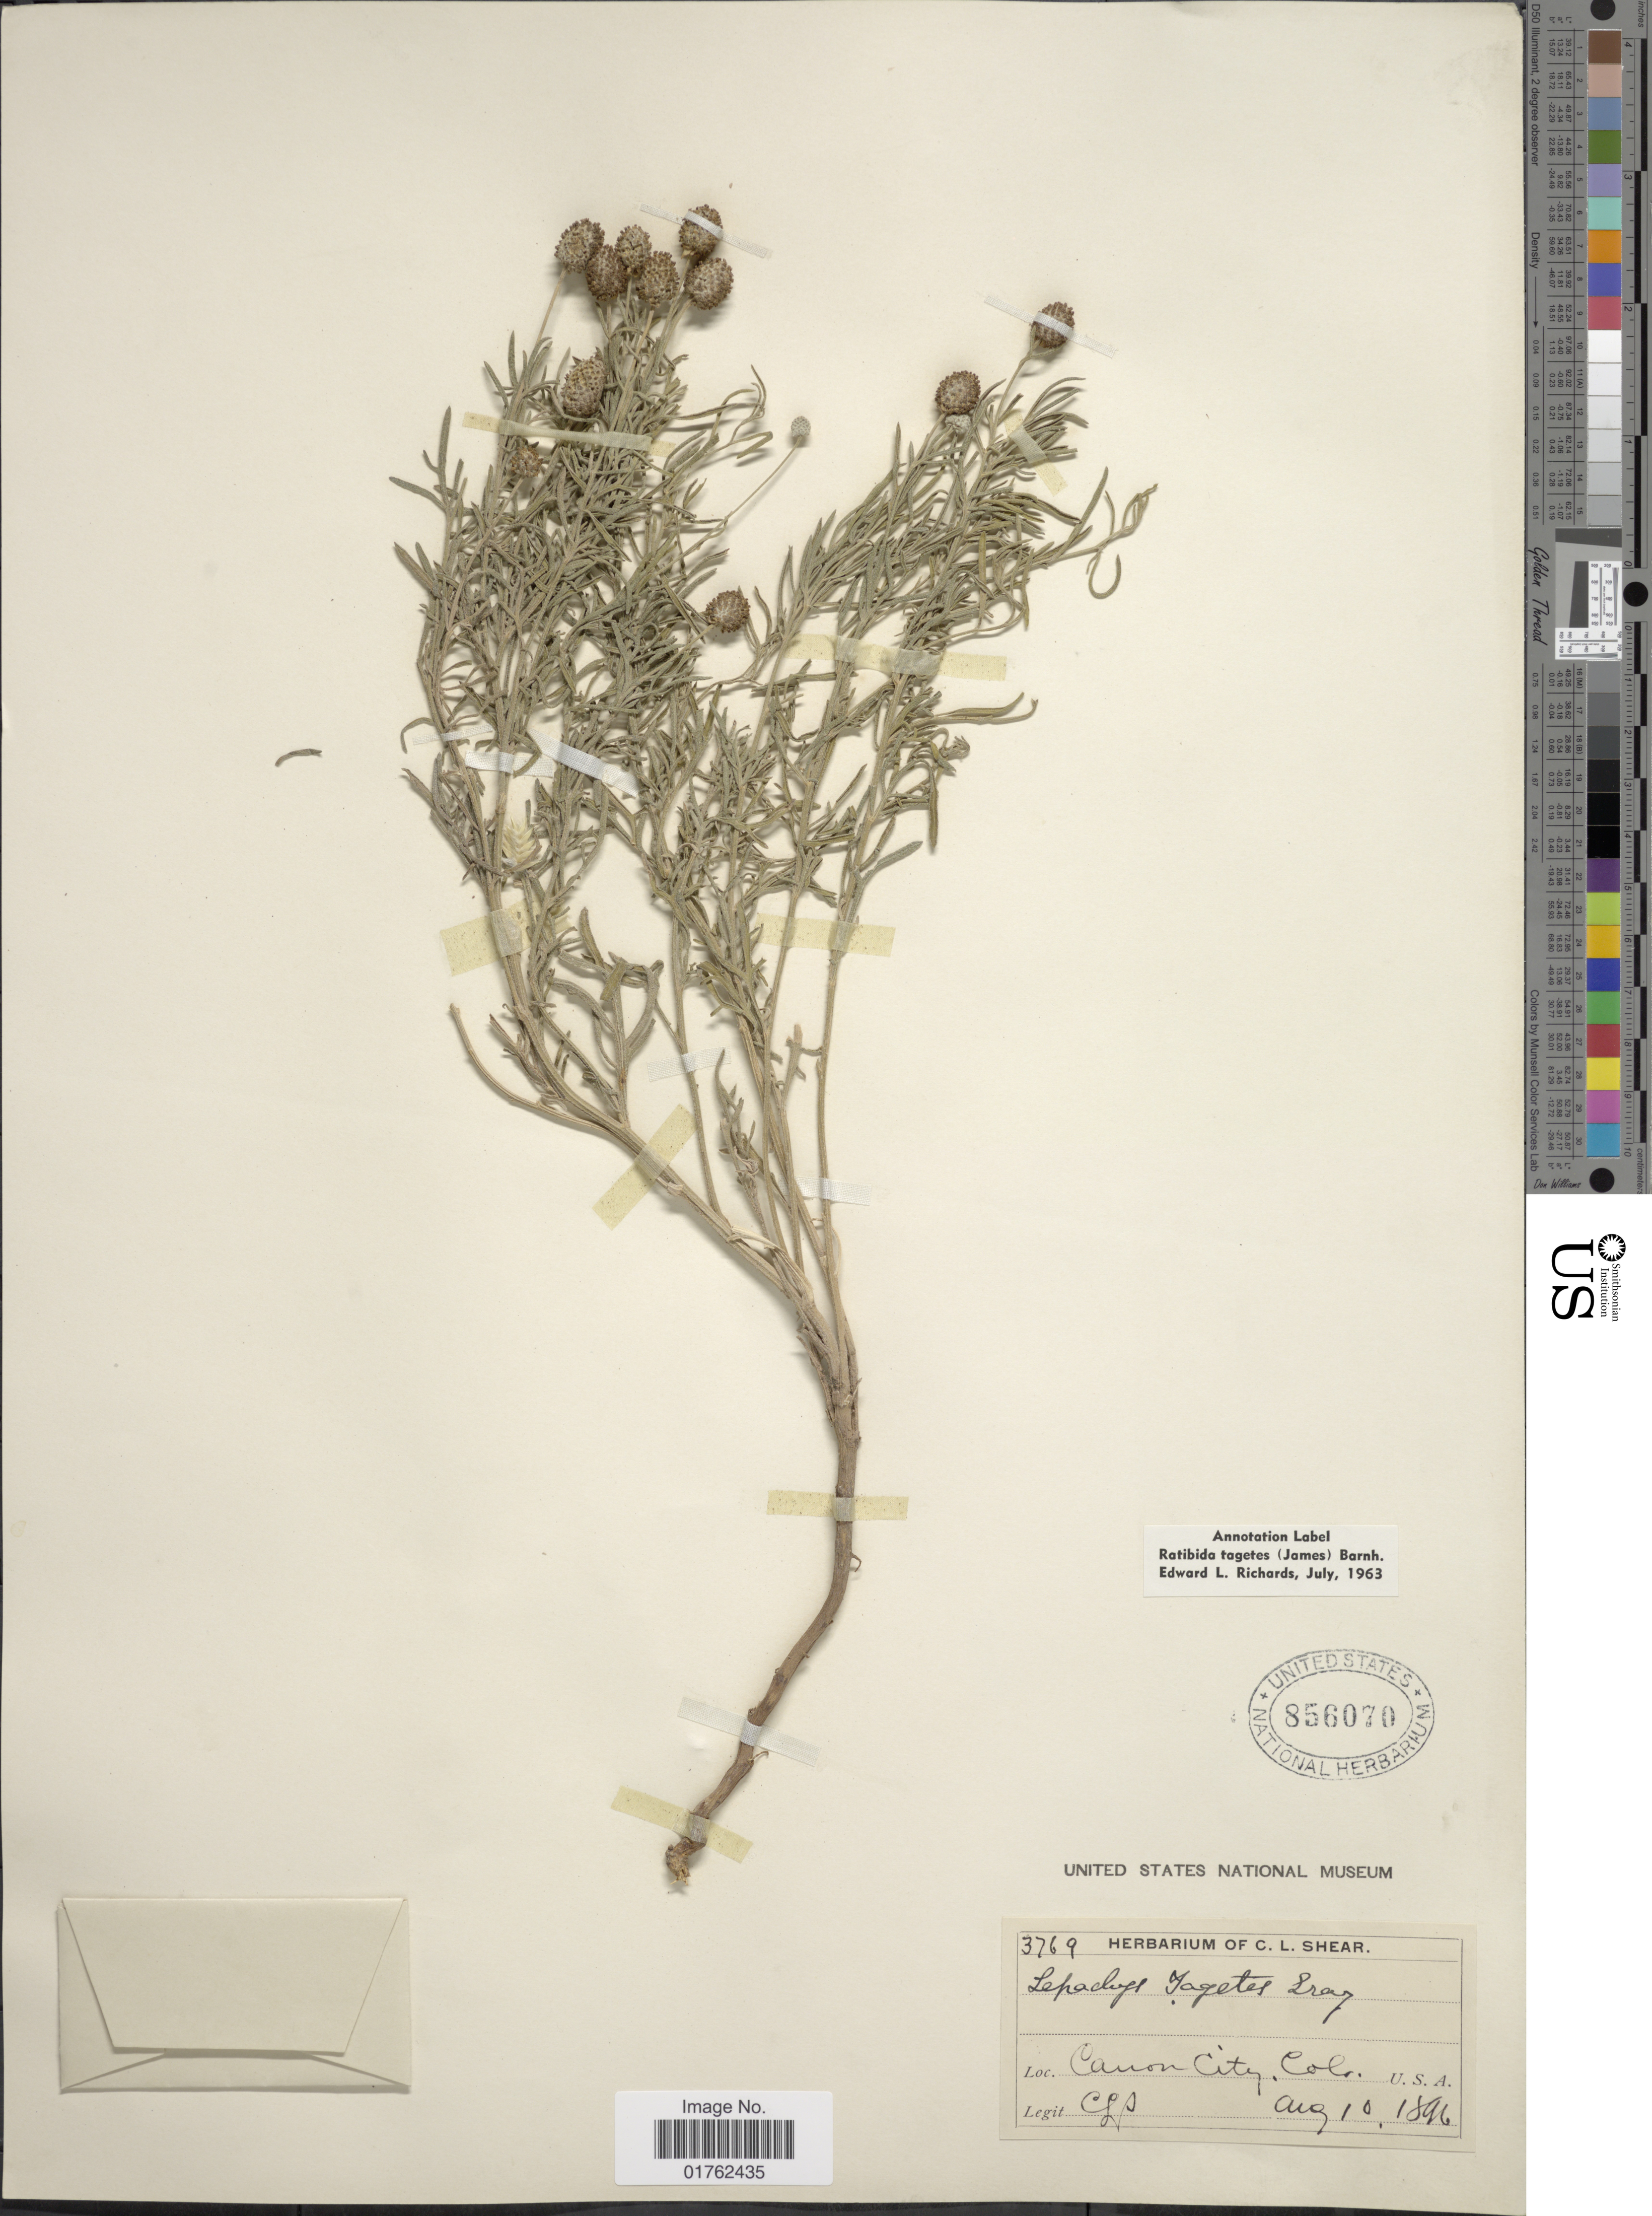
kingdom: Plantae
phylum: Tracheophyta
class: Magnoliopsida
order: Asterales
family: Asteraceae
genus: Ratibida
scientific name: Ratibida tagetes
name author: (James) Barnhart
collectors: C. L. Shear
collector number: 3769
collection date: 1896-08-10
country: United States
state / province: Colorado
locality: Canon City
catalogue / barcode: US 856070